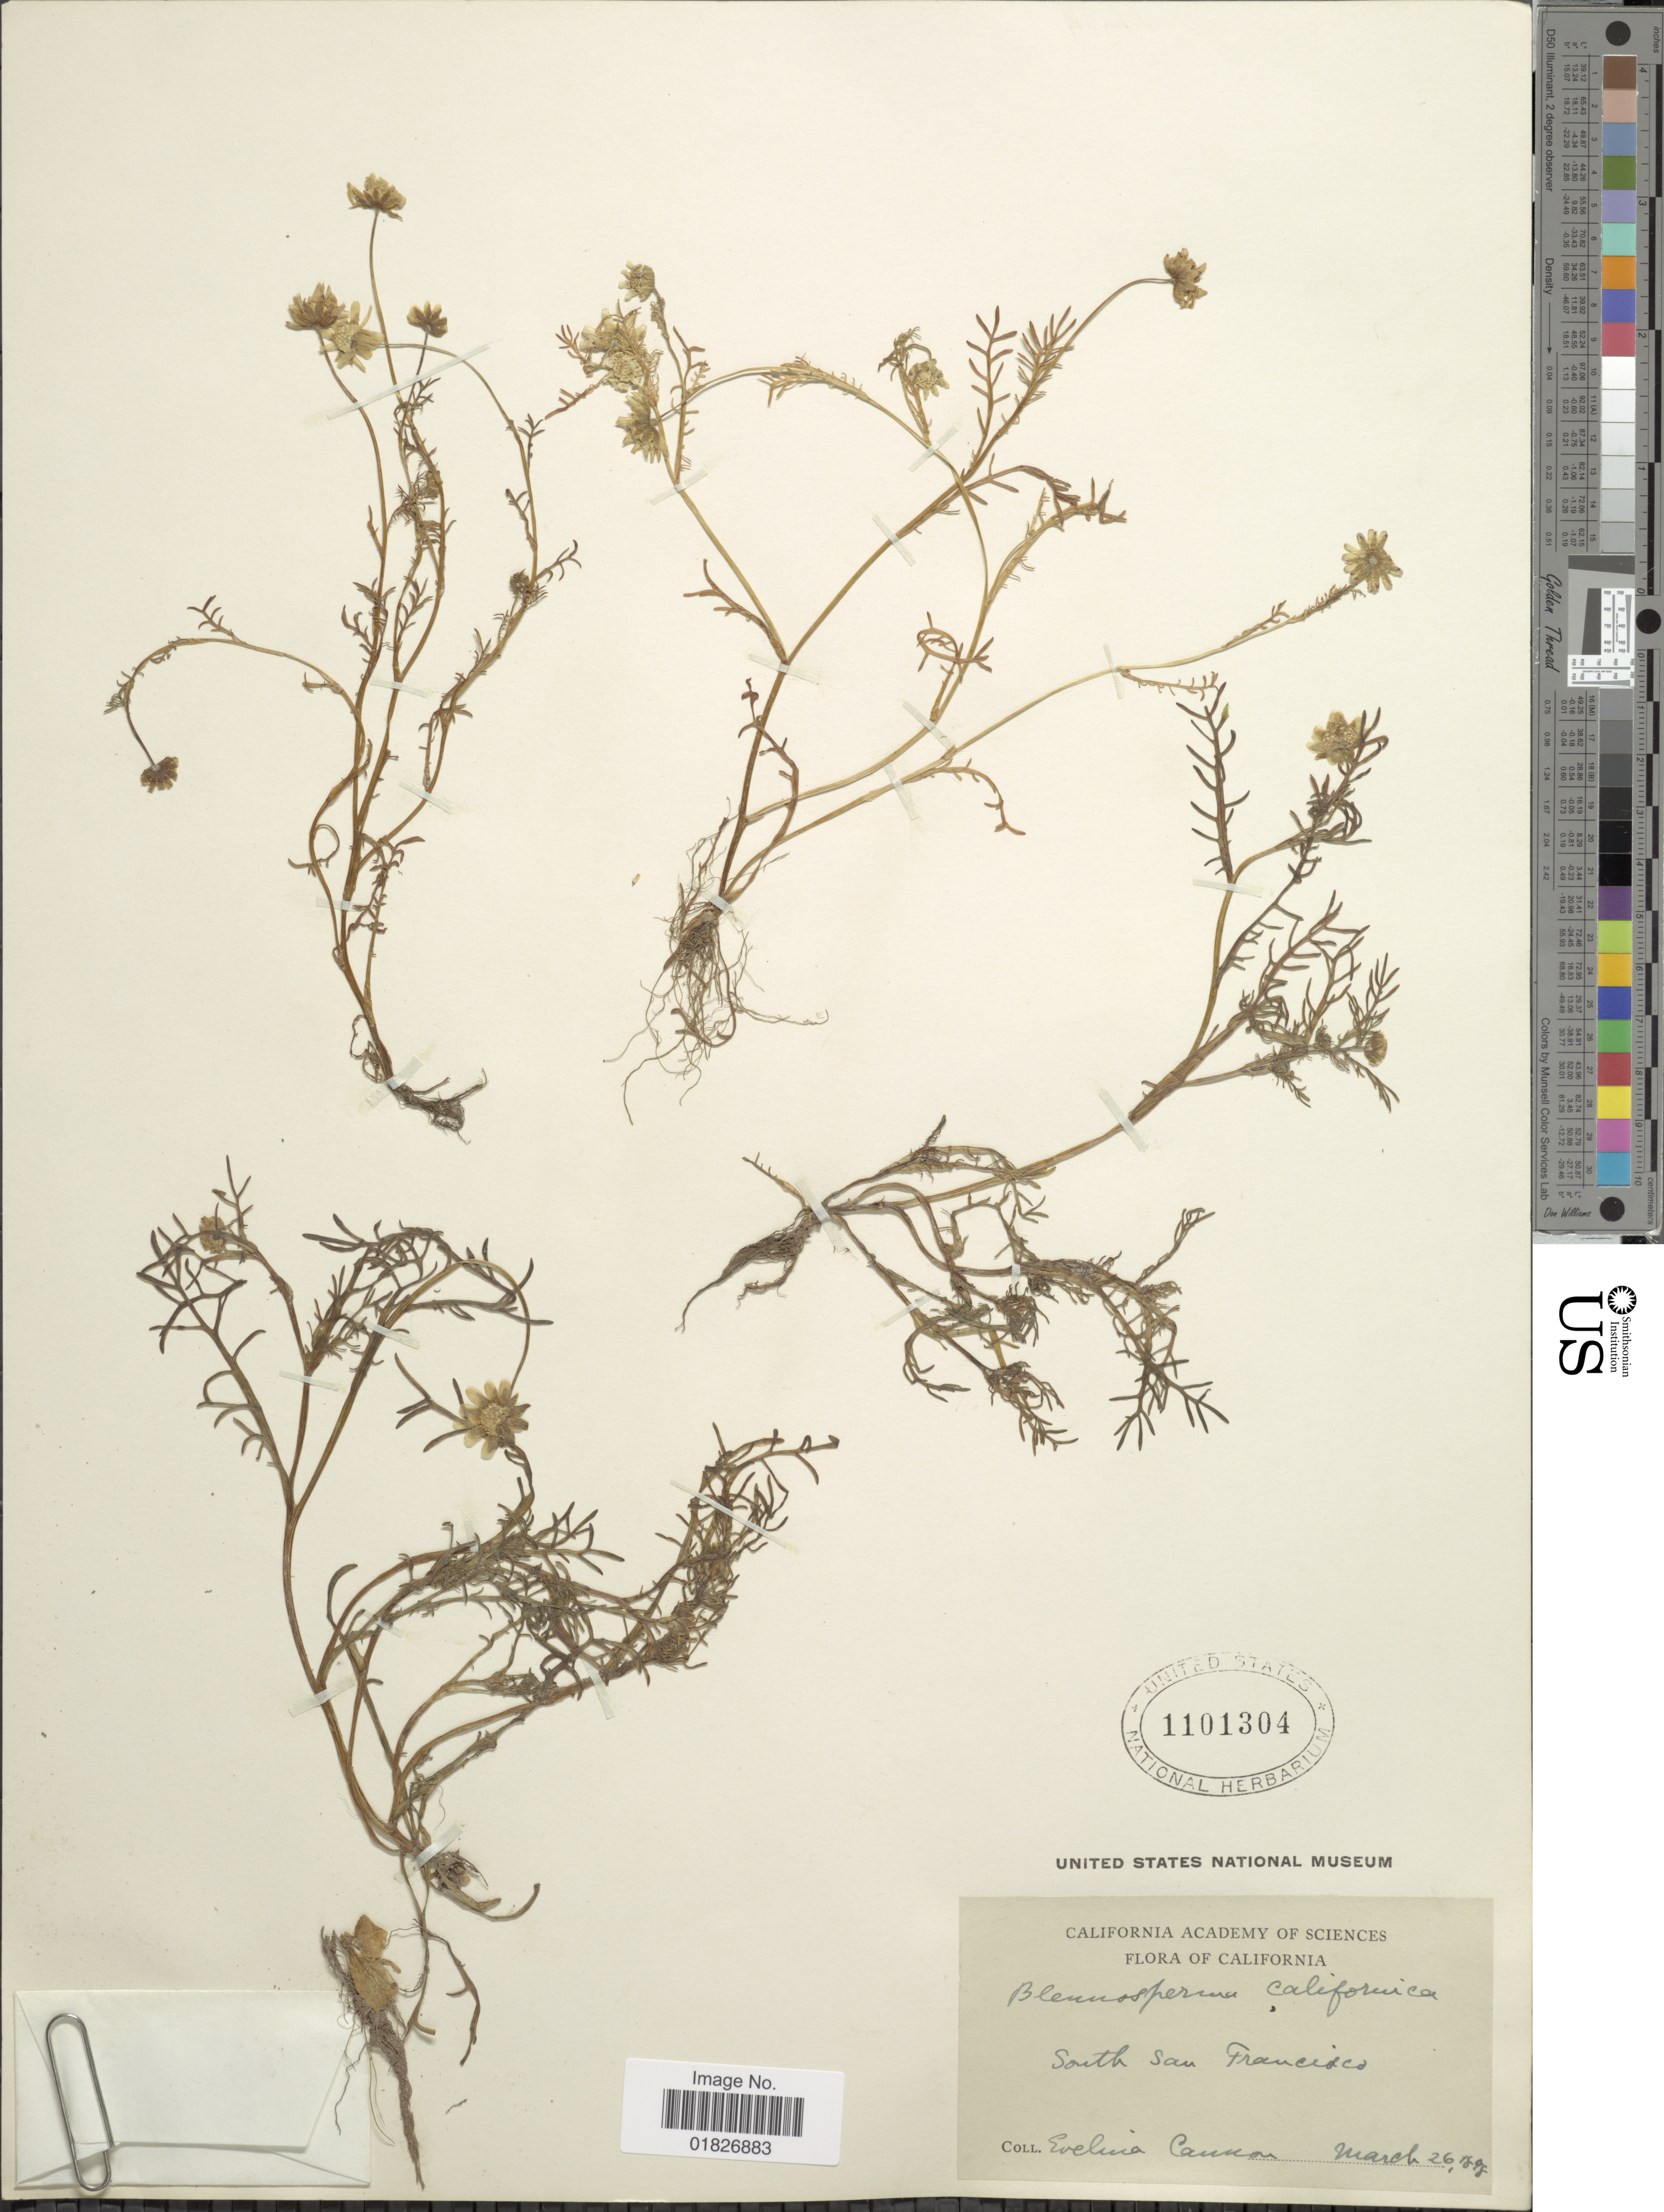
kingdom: Plantae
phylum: Tracheophyta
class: Magnoliopsida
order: Asterales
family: Asteraceae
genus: Blennosperma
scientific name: Blennosperma nanum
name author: (Hook.) S.F. Blake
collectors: E. Cannon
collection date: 1898-03-26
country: United States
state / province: California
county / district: San Francisco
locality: South San Francisco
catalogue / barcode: US 1101304